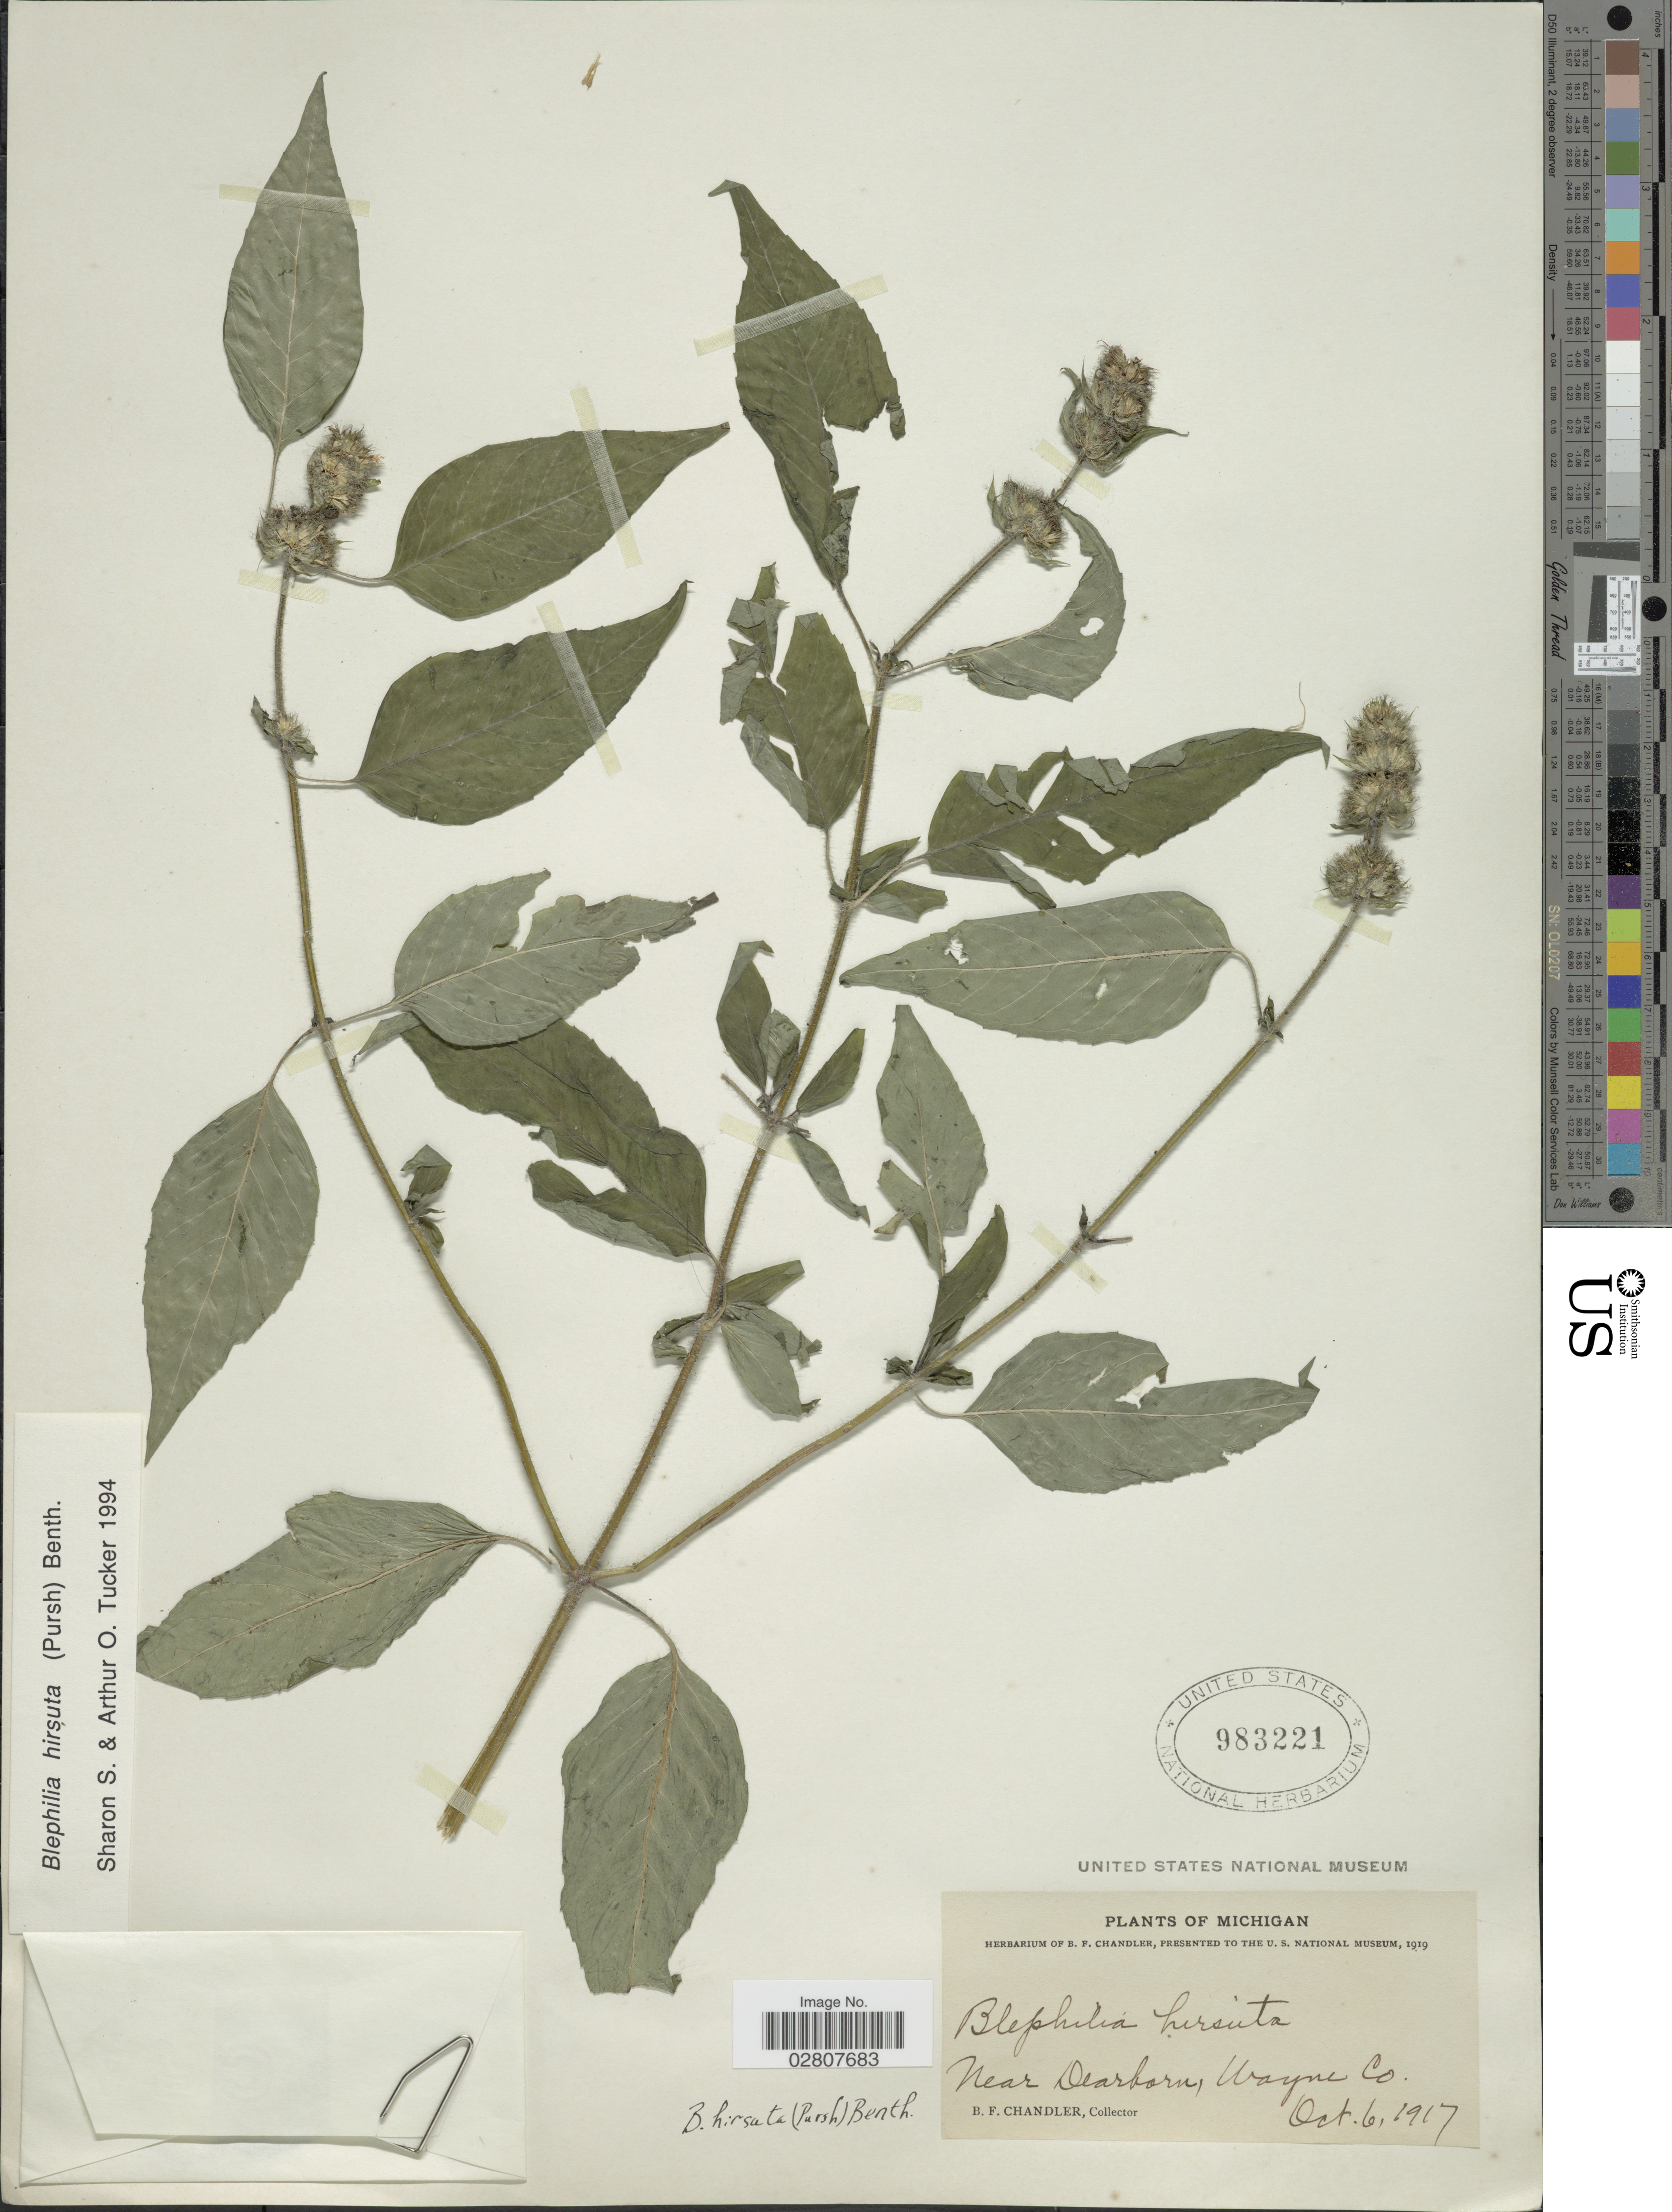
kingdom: Plantae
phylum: Tracheophyta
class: Magnoliopsida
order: Lamiales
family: Lamiaceae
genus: Blephilia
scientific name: Blephilia hirsuta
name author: (Pursh) Benth.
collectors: B. F. Chandler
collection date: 1917-10-06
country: United States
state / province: Michigan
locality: Near Dearborn, Wayne Co.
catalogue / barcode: US 983221